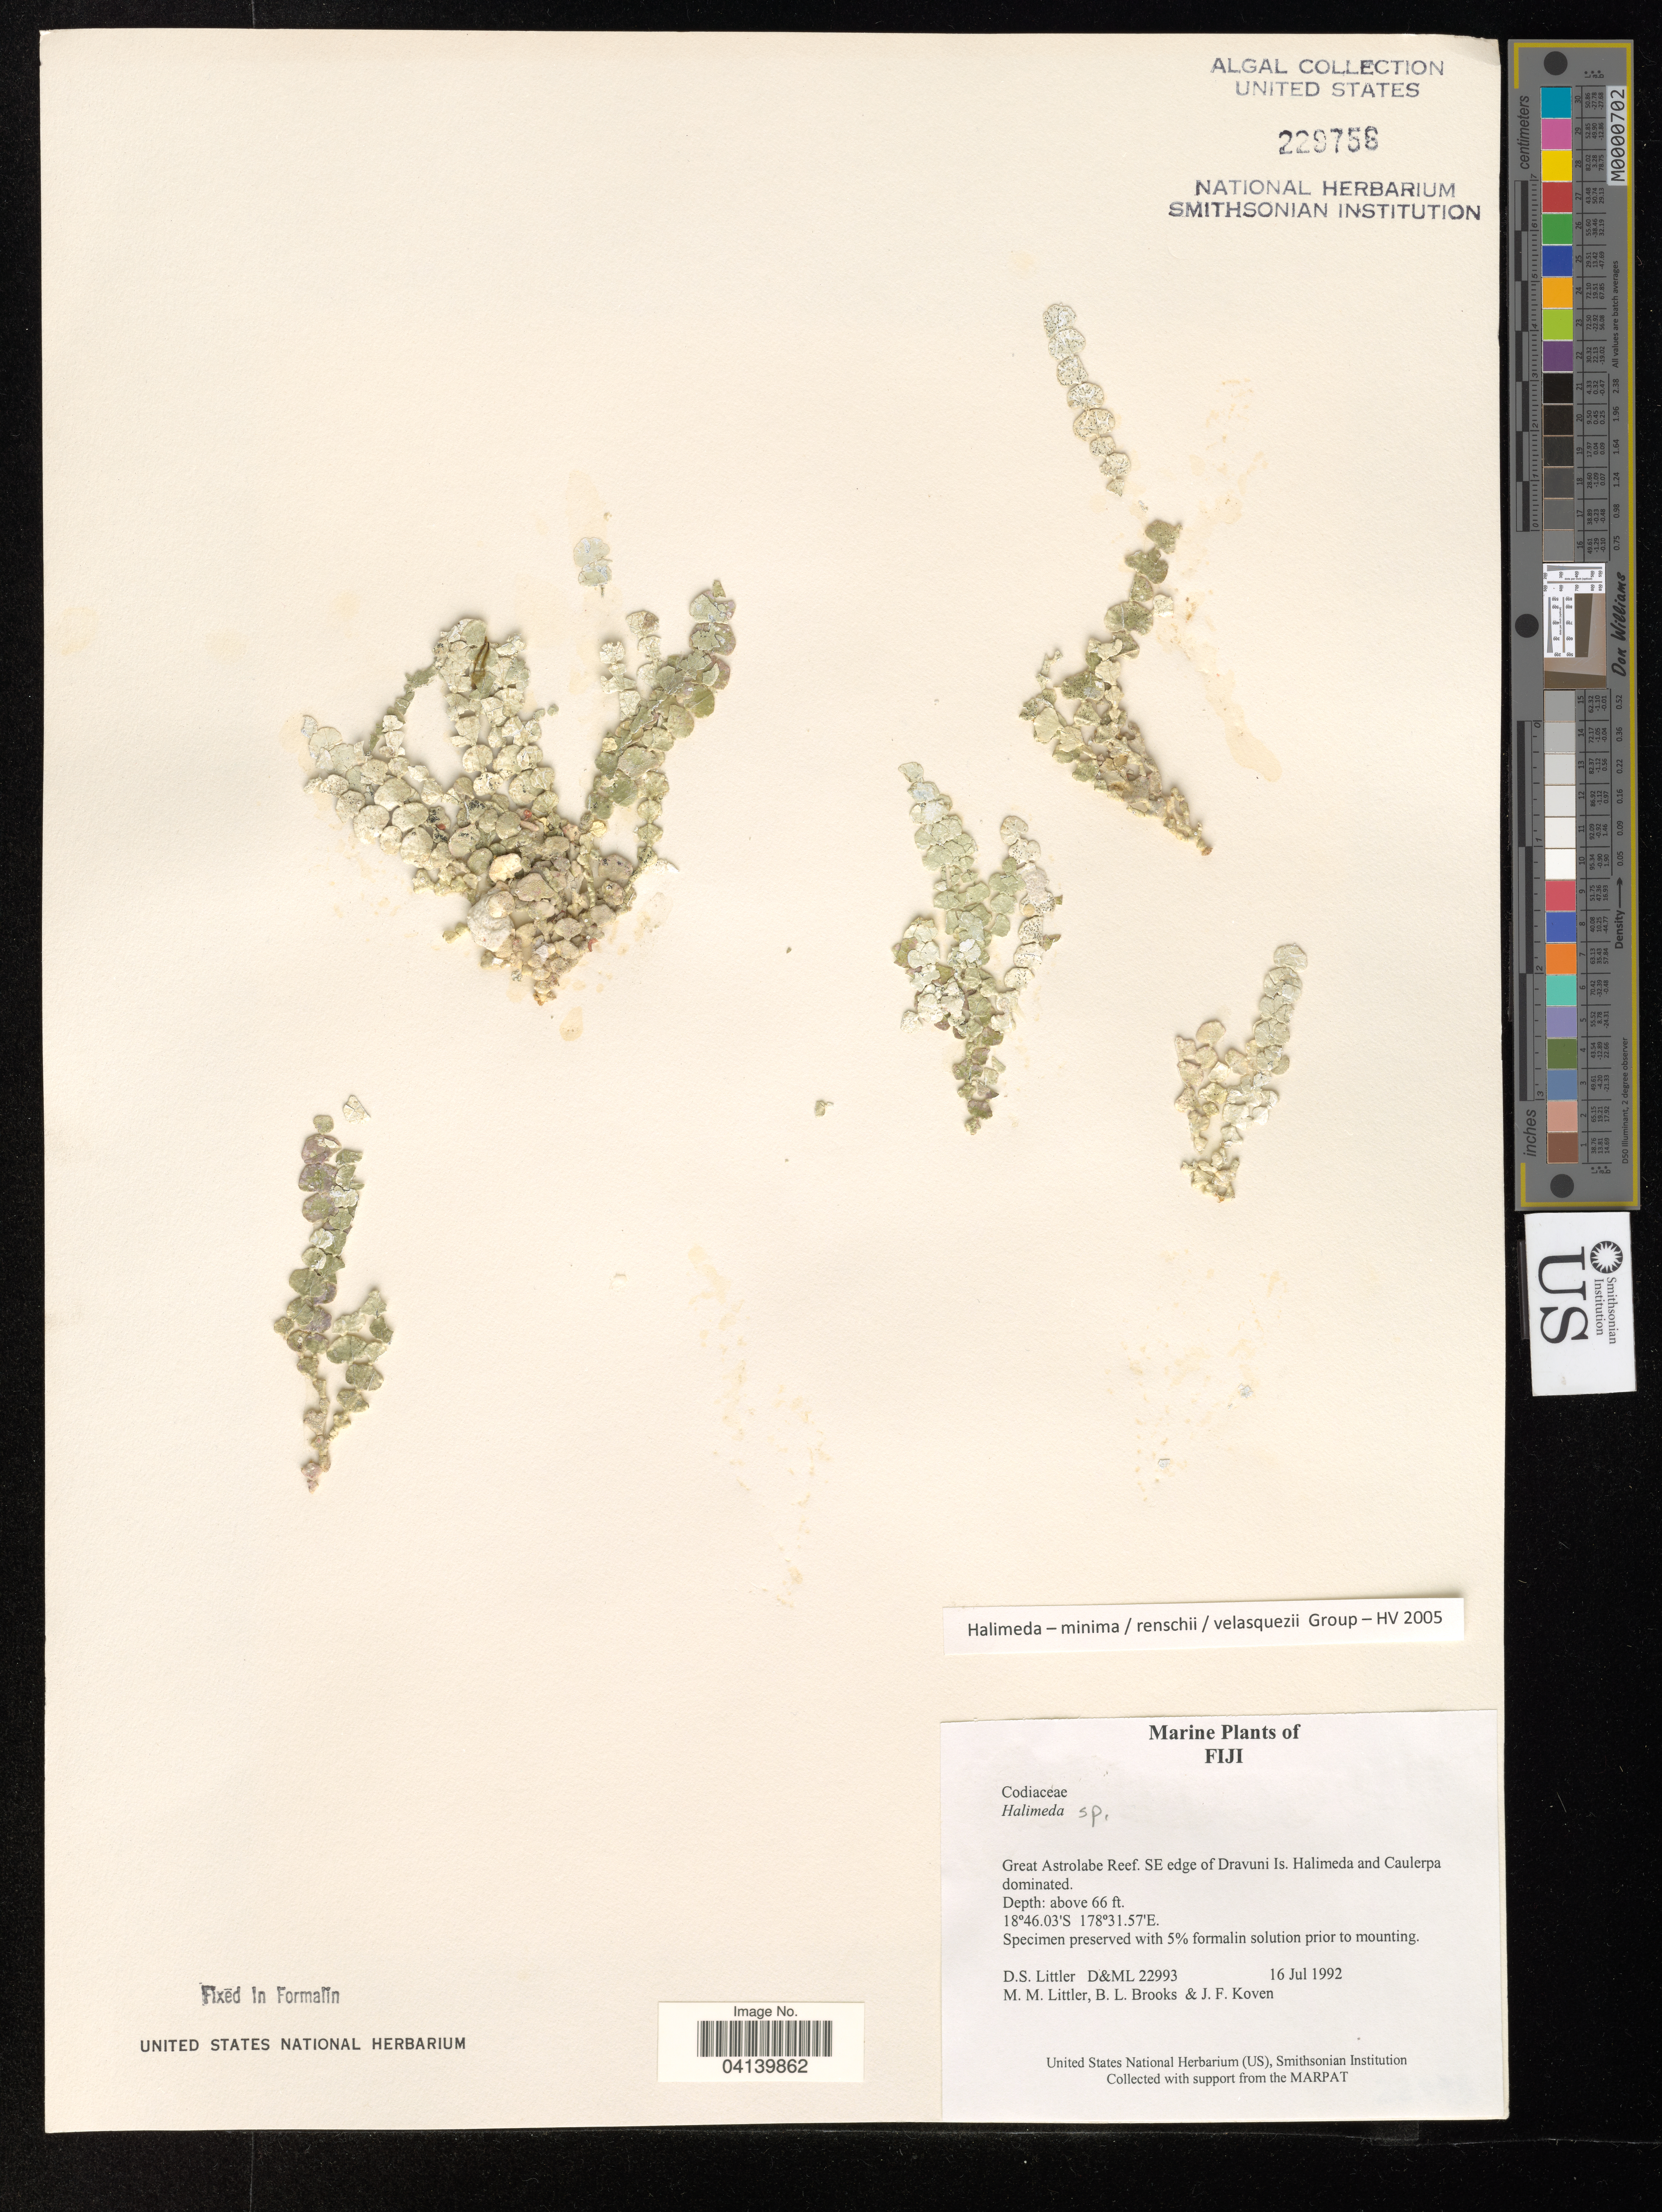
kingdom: Plantae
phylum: Chlorophyta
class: Ulvophyceae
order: Bryopsidales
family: Halimedaceae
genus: Halimeda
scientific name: Halimeda sp.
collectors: D. S. Littler, B. Brooks & J. Koven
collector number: D&ML 22993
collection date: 1992-07-16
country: Fiji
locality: Great Astrolabe Reef. SE edge of Dravuni Is. Halimeda and Caulerpa dominated.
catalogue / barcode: US 228756